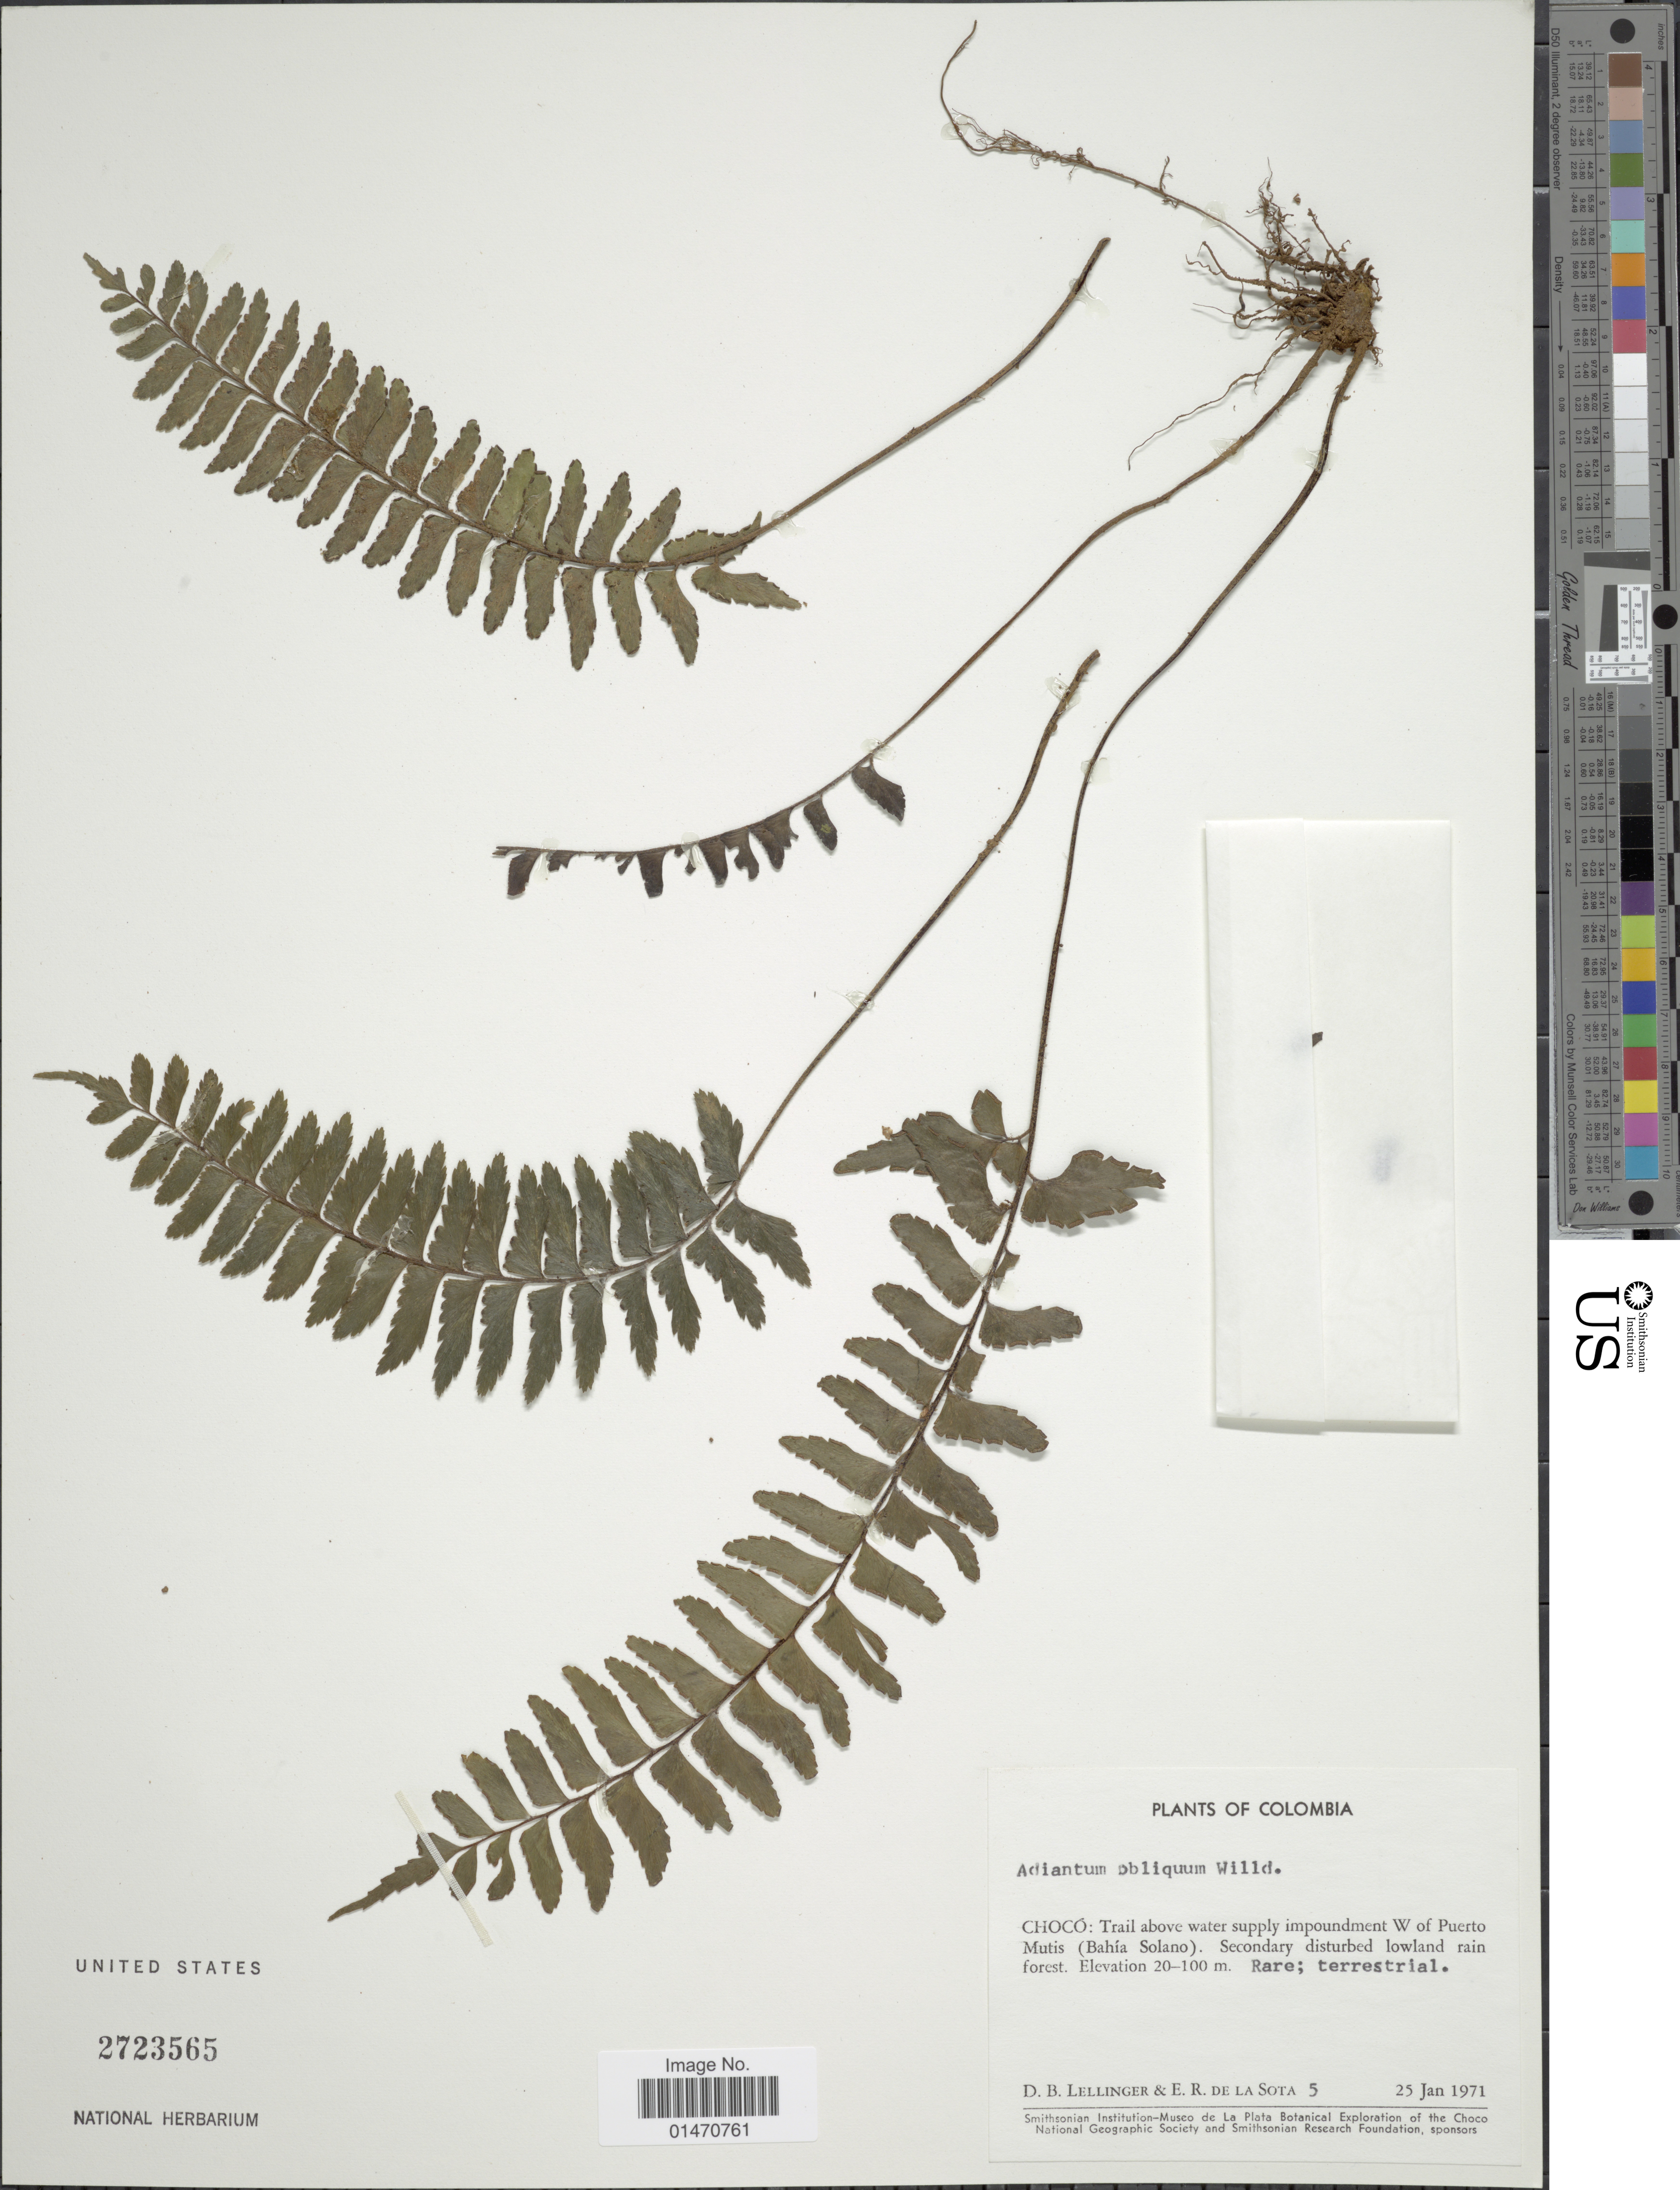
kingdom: Plantae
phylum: Tracheophyta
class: Polypodiopsida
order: Polypodiales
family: Pteridaceae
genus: Adiantum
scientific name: Adiantum obliquum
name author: Willd.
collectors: D. B. Lellinger & E. R. de la Sota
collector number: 5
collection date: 1971-01-25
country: Colombia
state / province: Chocó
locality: Chocó: Trail above water supply impoundment W of Puerto Mutis(Bahia Solano)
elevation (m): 20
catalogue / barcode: US 2723565